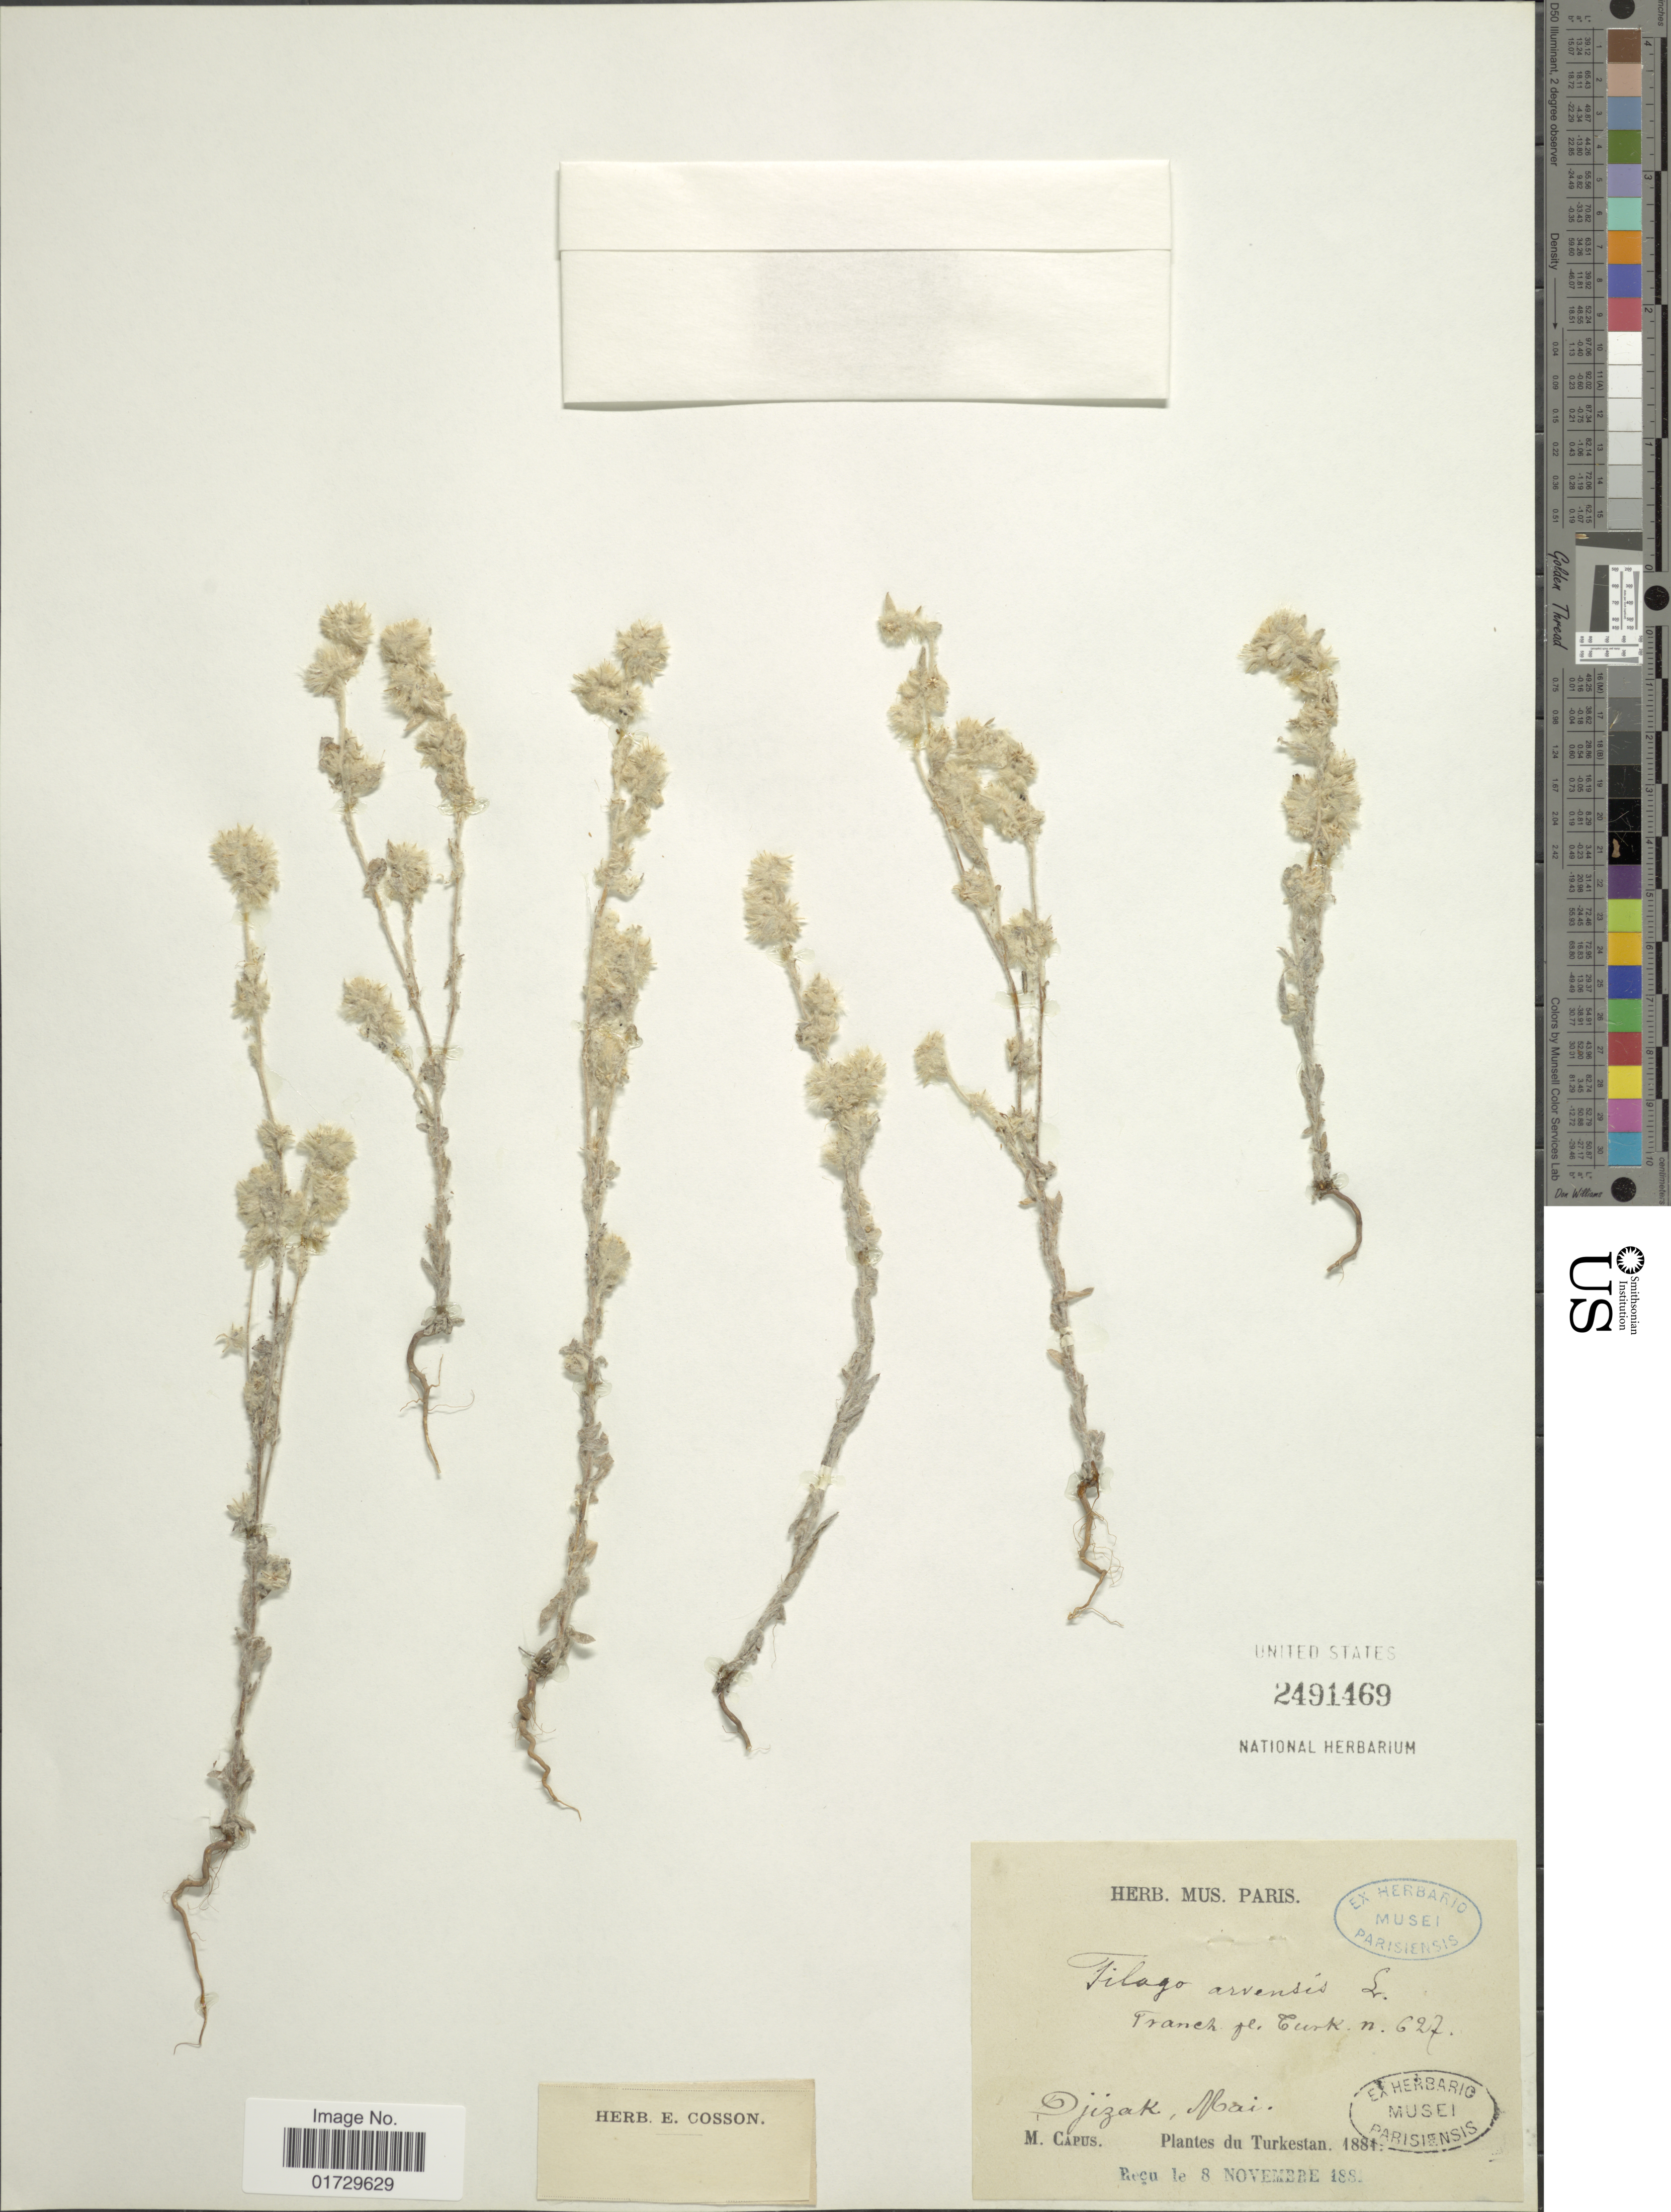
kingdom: Plantae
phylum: Tracheophyta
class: Magnoliopsida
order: Asterales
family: Asteraceae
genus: Filago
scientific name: Filago arvensis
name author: L.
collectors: M. Capus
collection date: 1884-05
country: Turkey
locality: Djizak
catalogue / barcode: US 2491469